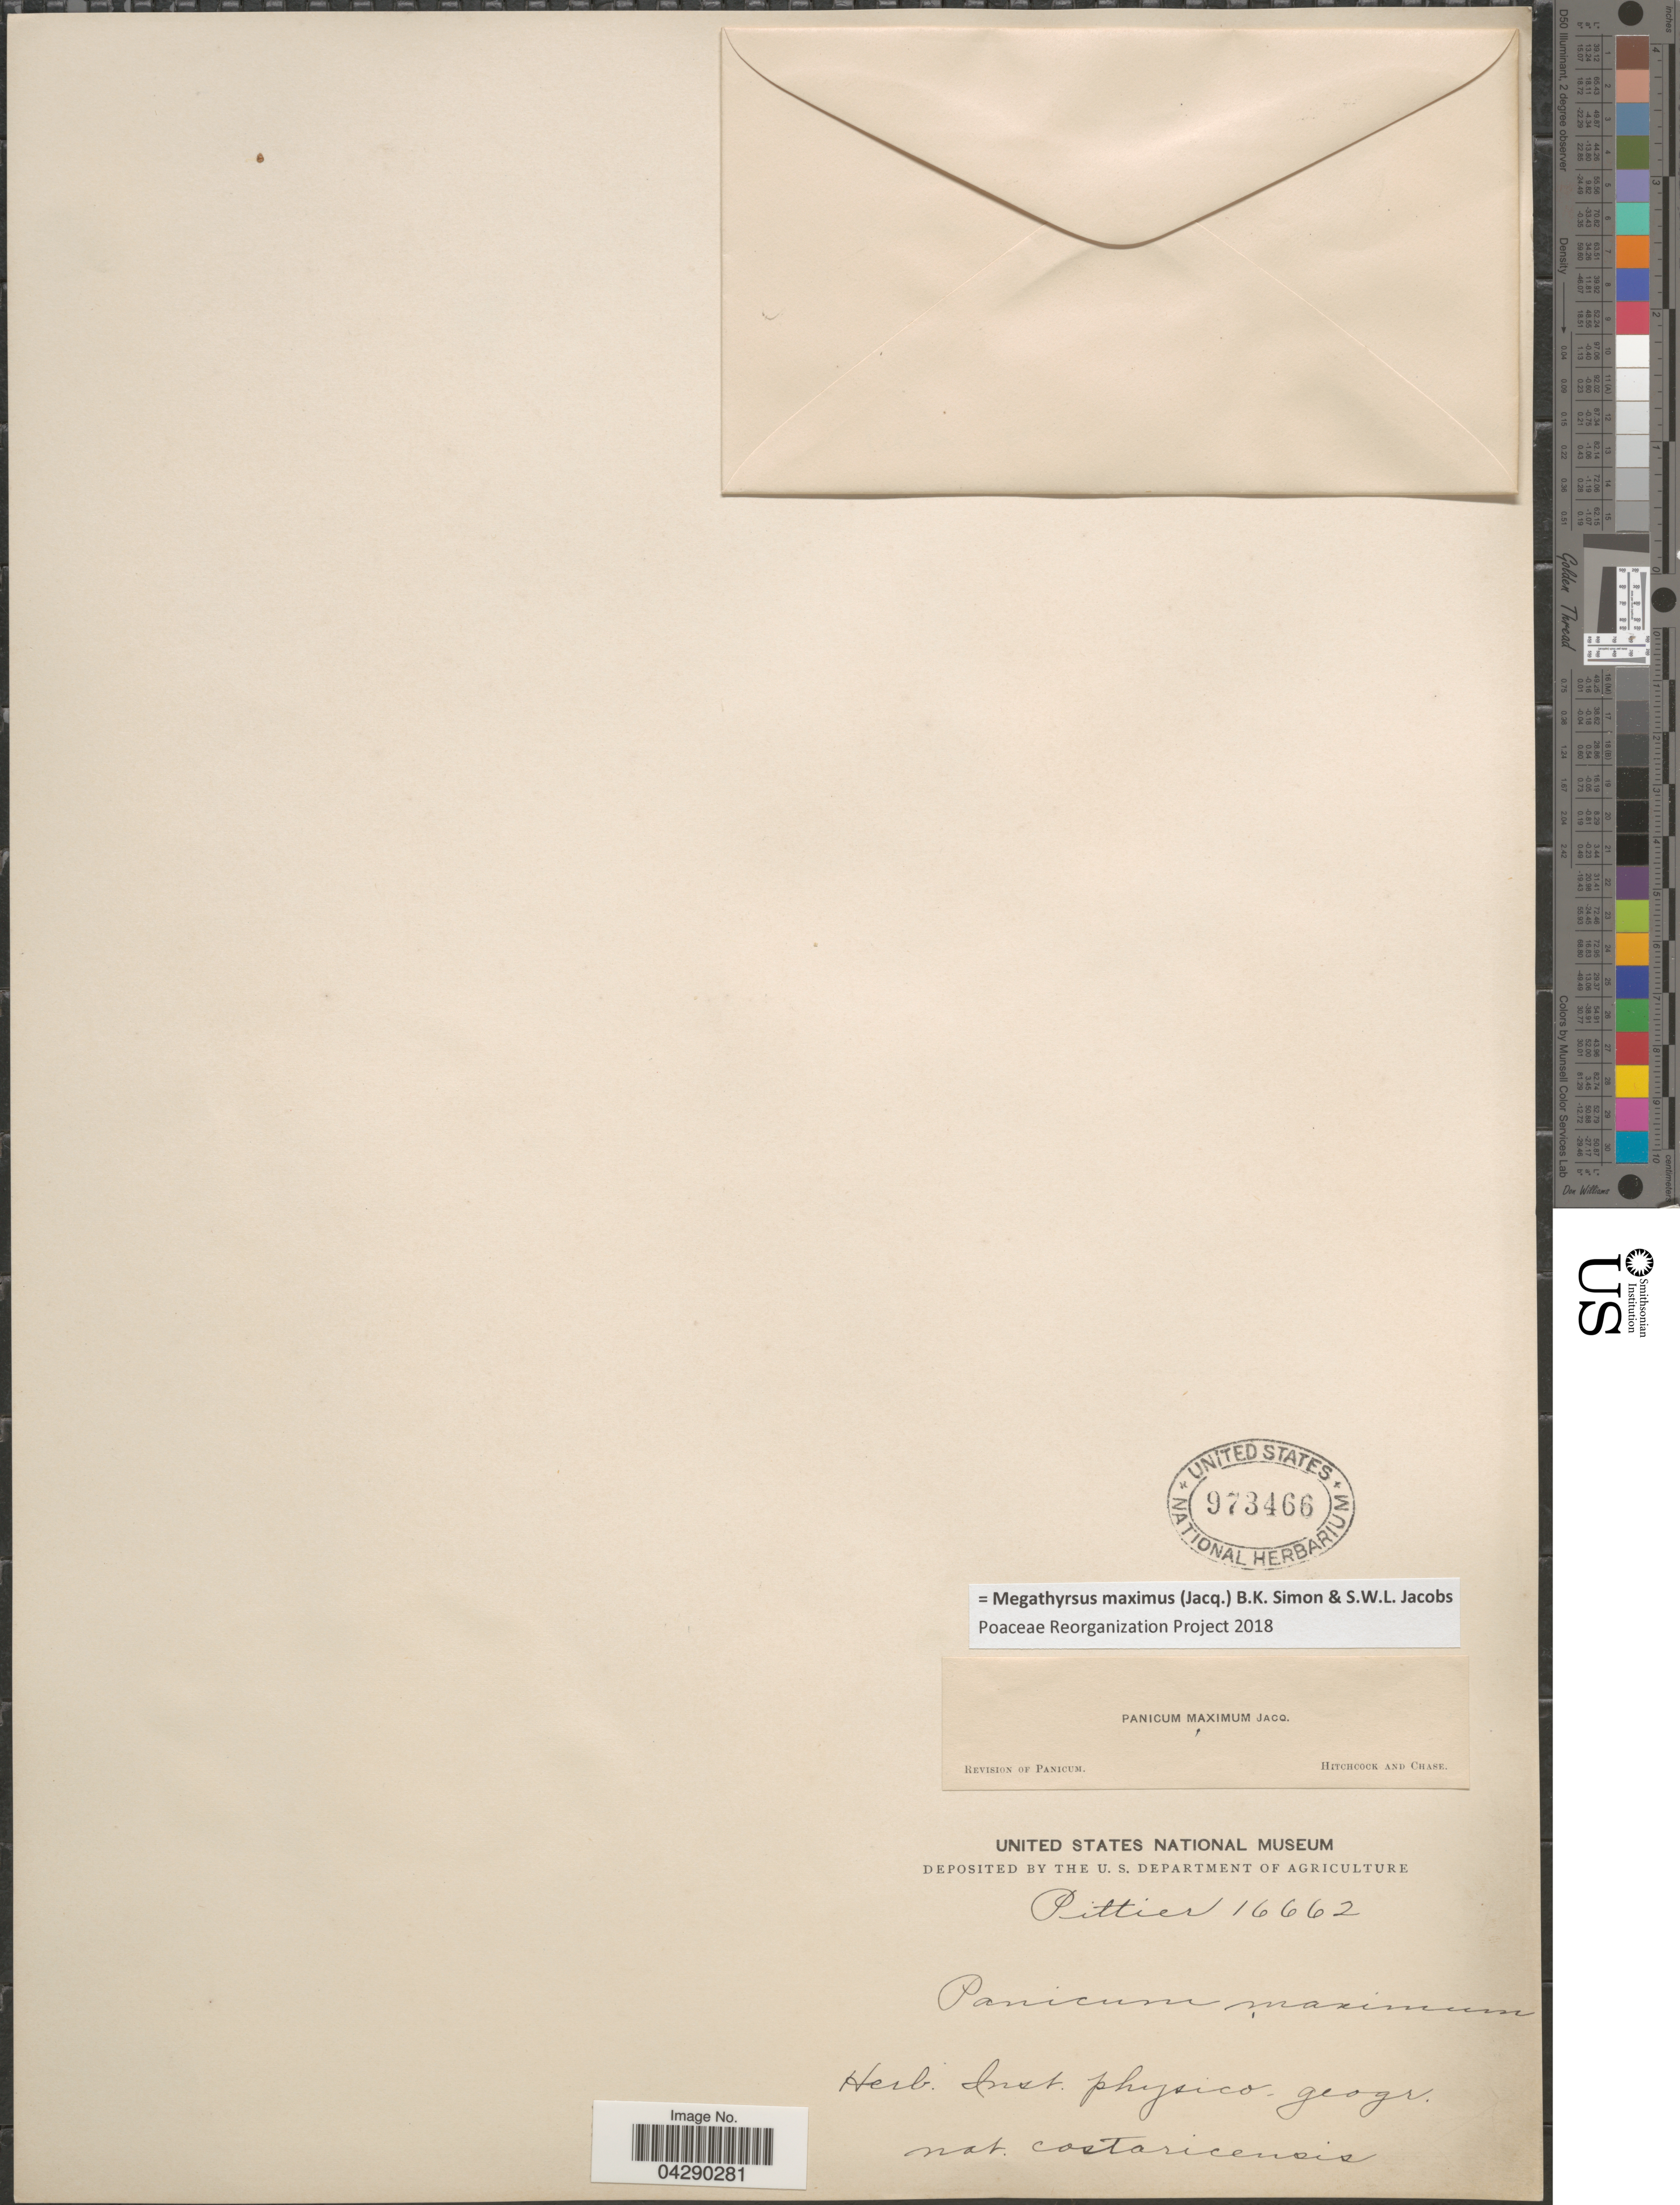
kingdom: Plantae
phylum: Tracheophyta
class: Liliopsida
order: Poales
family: Poaceae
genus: Megathyrsus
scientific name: Megathyrsus maximus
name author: (Jacq.) B.K. Simon & S.W.L. Jacobs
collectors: Pittier, --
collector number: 16662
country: Costa Rica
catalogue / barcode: US 973466